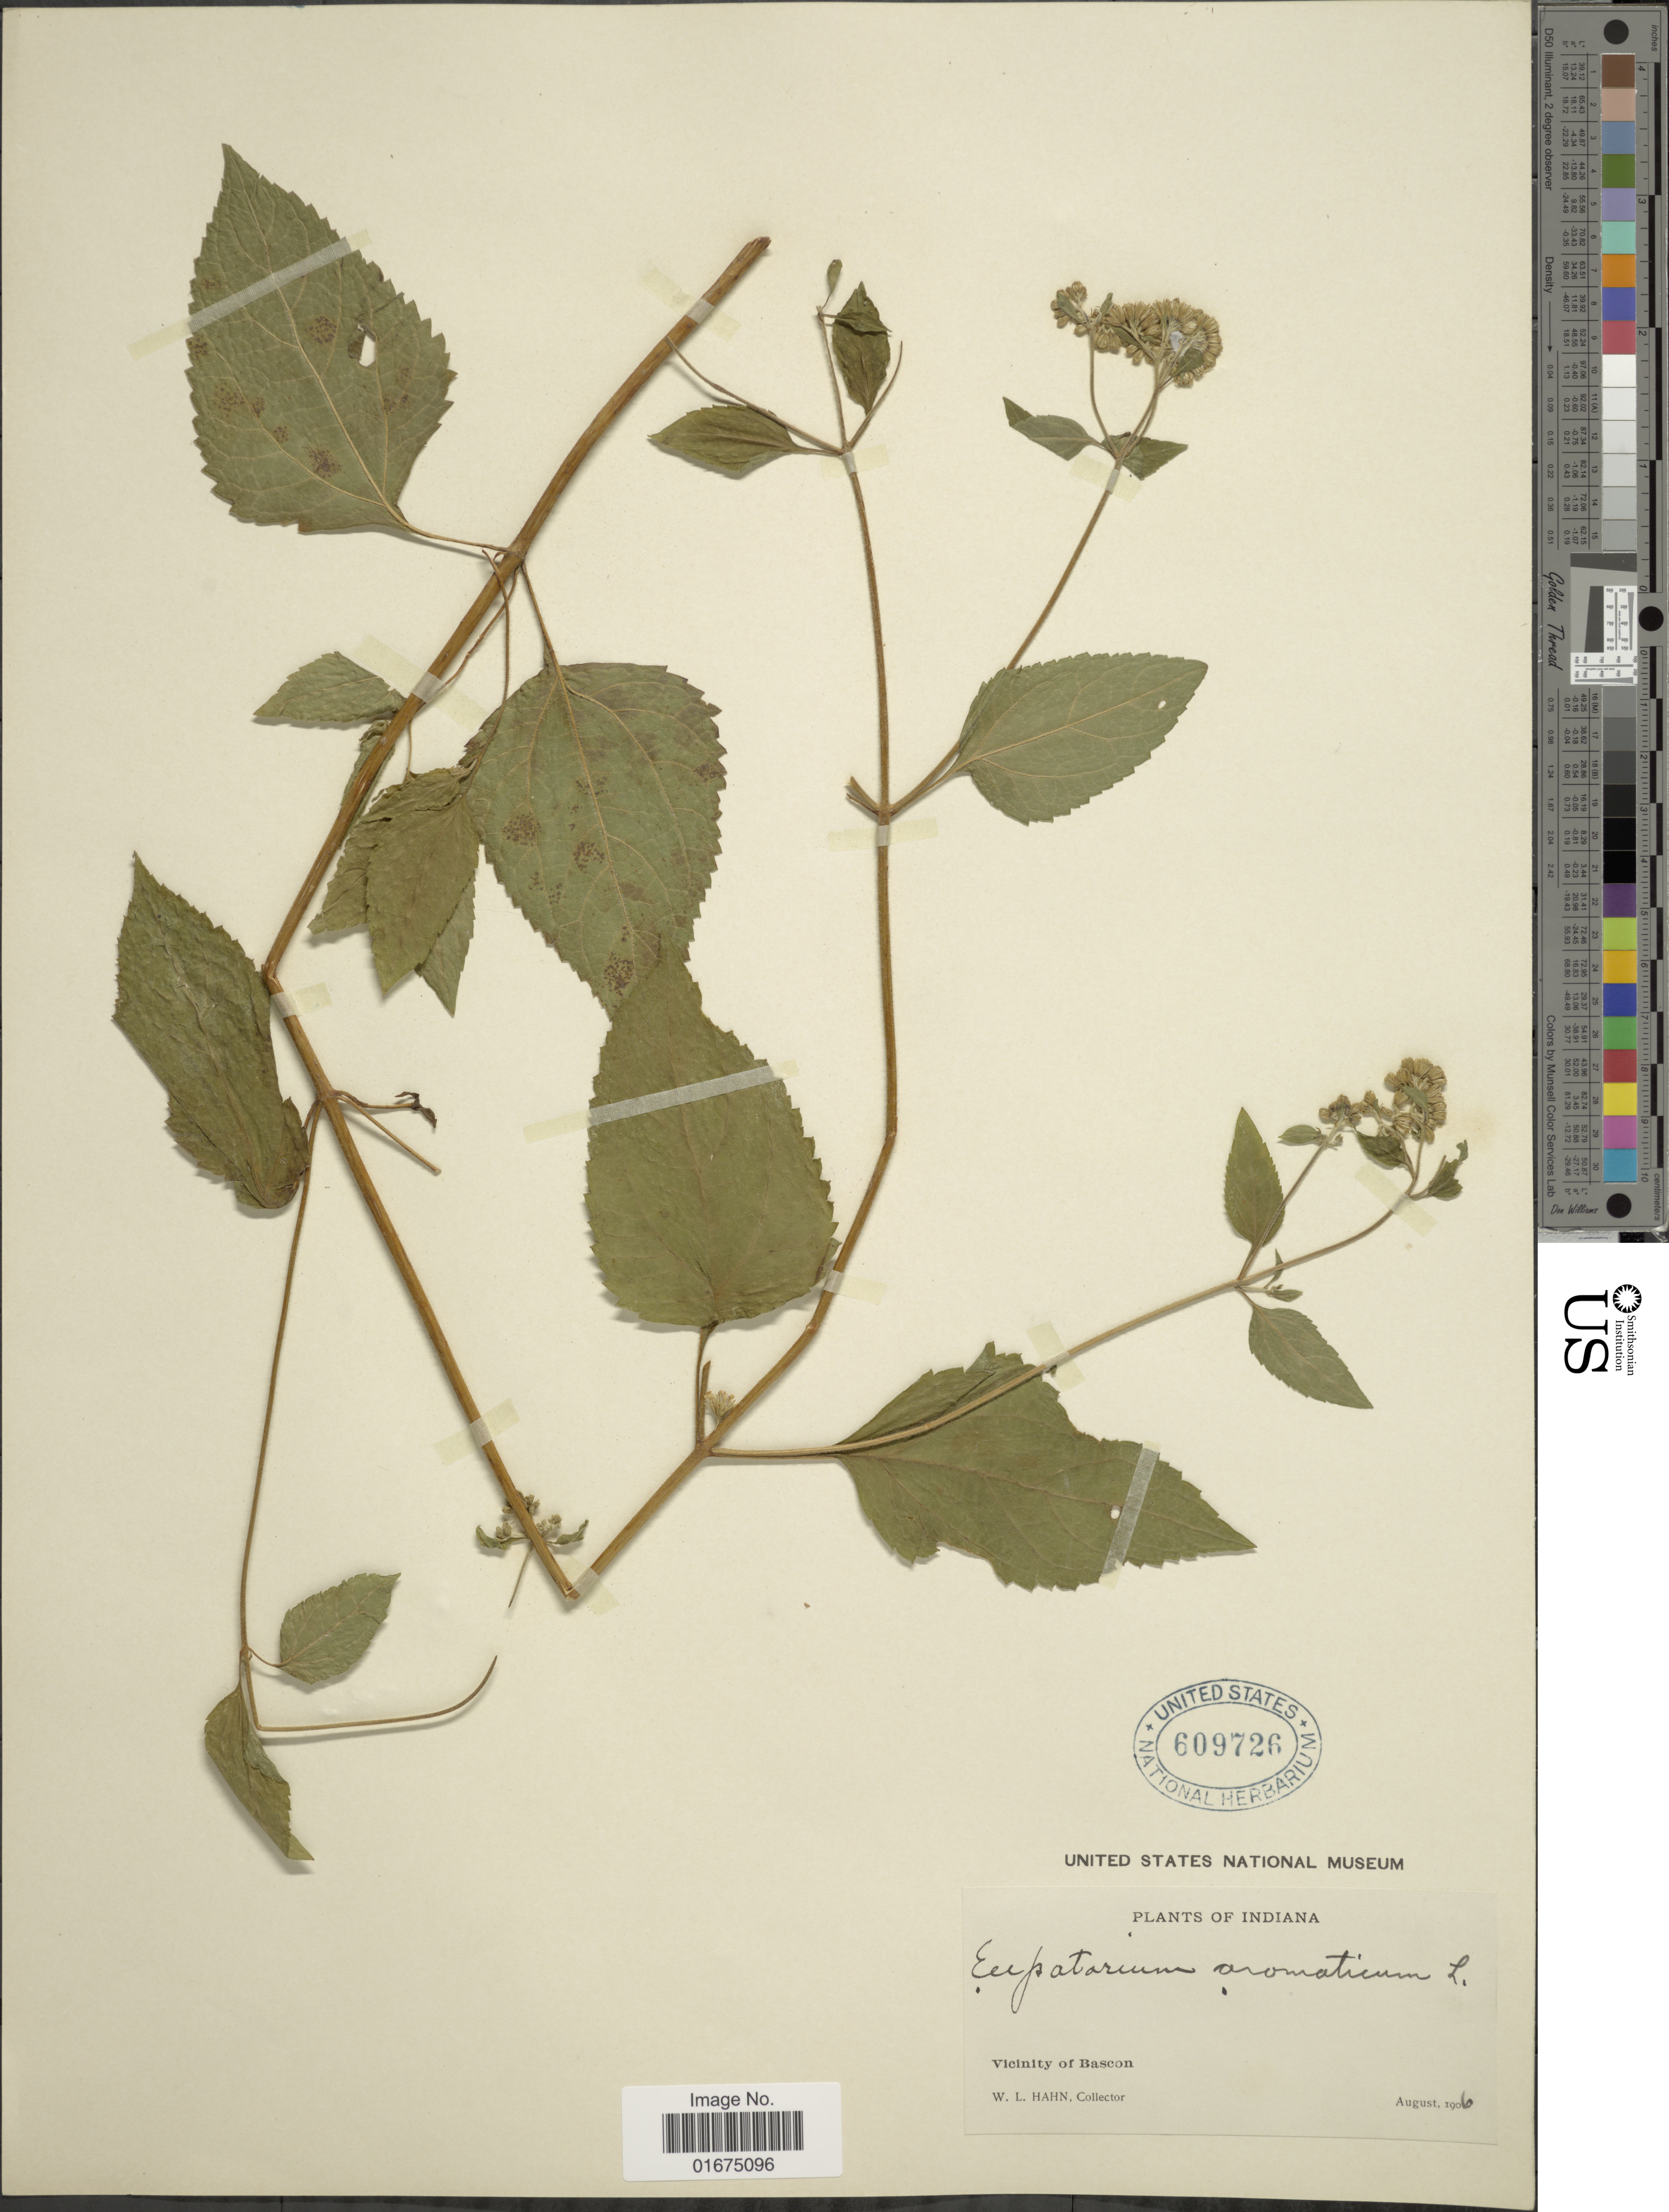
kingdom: Plantae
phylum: Tracheophyta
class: Magnoliopsida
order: Asterales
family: Asteraceae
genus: Ageratina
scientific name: Ageratina altissima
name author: (L.) R.M. King & H. Rob.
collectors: W. L. Hahn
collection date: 1906-08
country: United States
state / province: Indiana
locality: Vicinity of Bascon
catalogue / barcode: US 609726